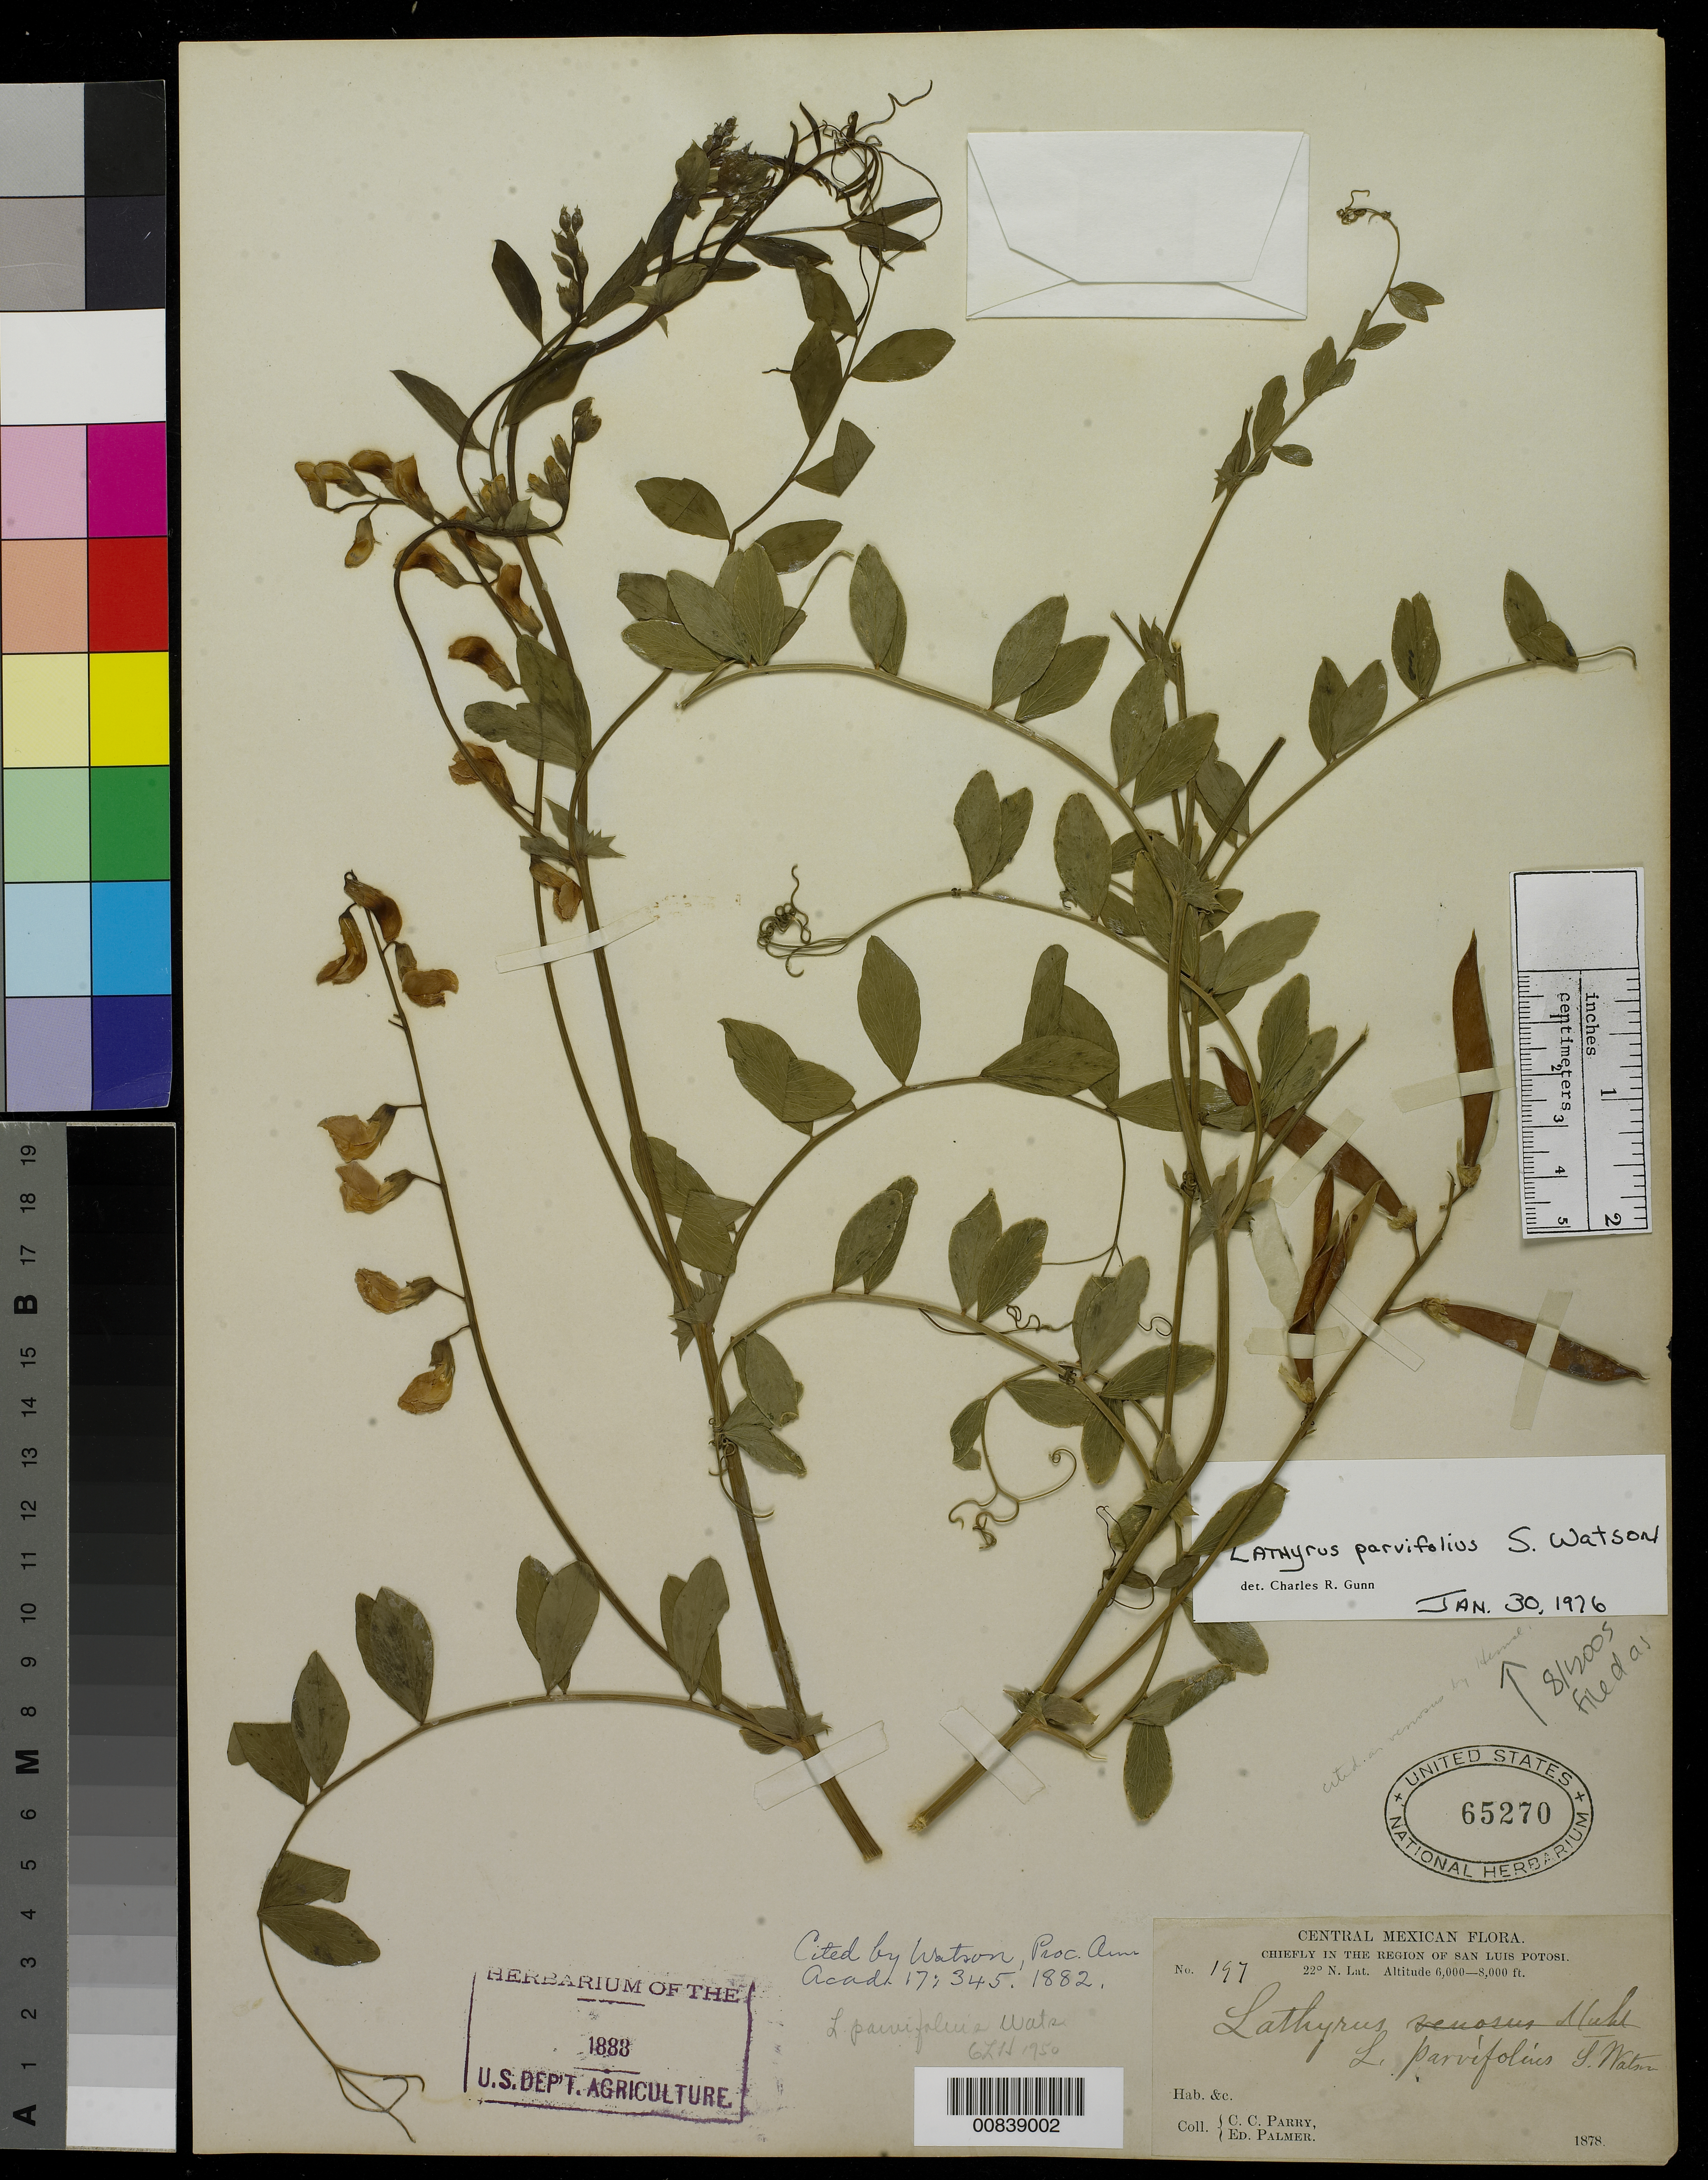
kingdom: Plantae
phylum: Tracheophyta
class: Magnoliopsida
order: Fabales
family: Fabaceae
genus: Lathyrus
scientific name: Lathyrus parvifolius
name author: S. Watson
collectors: C. C. Parry & E. Palmer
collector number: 197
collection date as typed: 1878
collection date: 1878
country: Mexico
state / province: San Luis Potosí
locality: Chiefly in the region of San Luis Potosí.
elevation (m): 1829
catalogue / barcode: US 65270